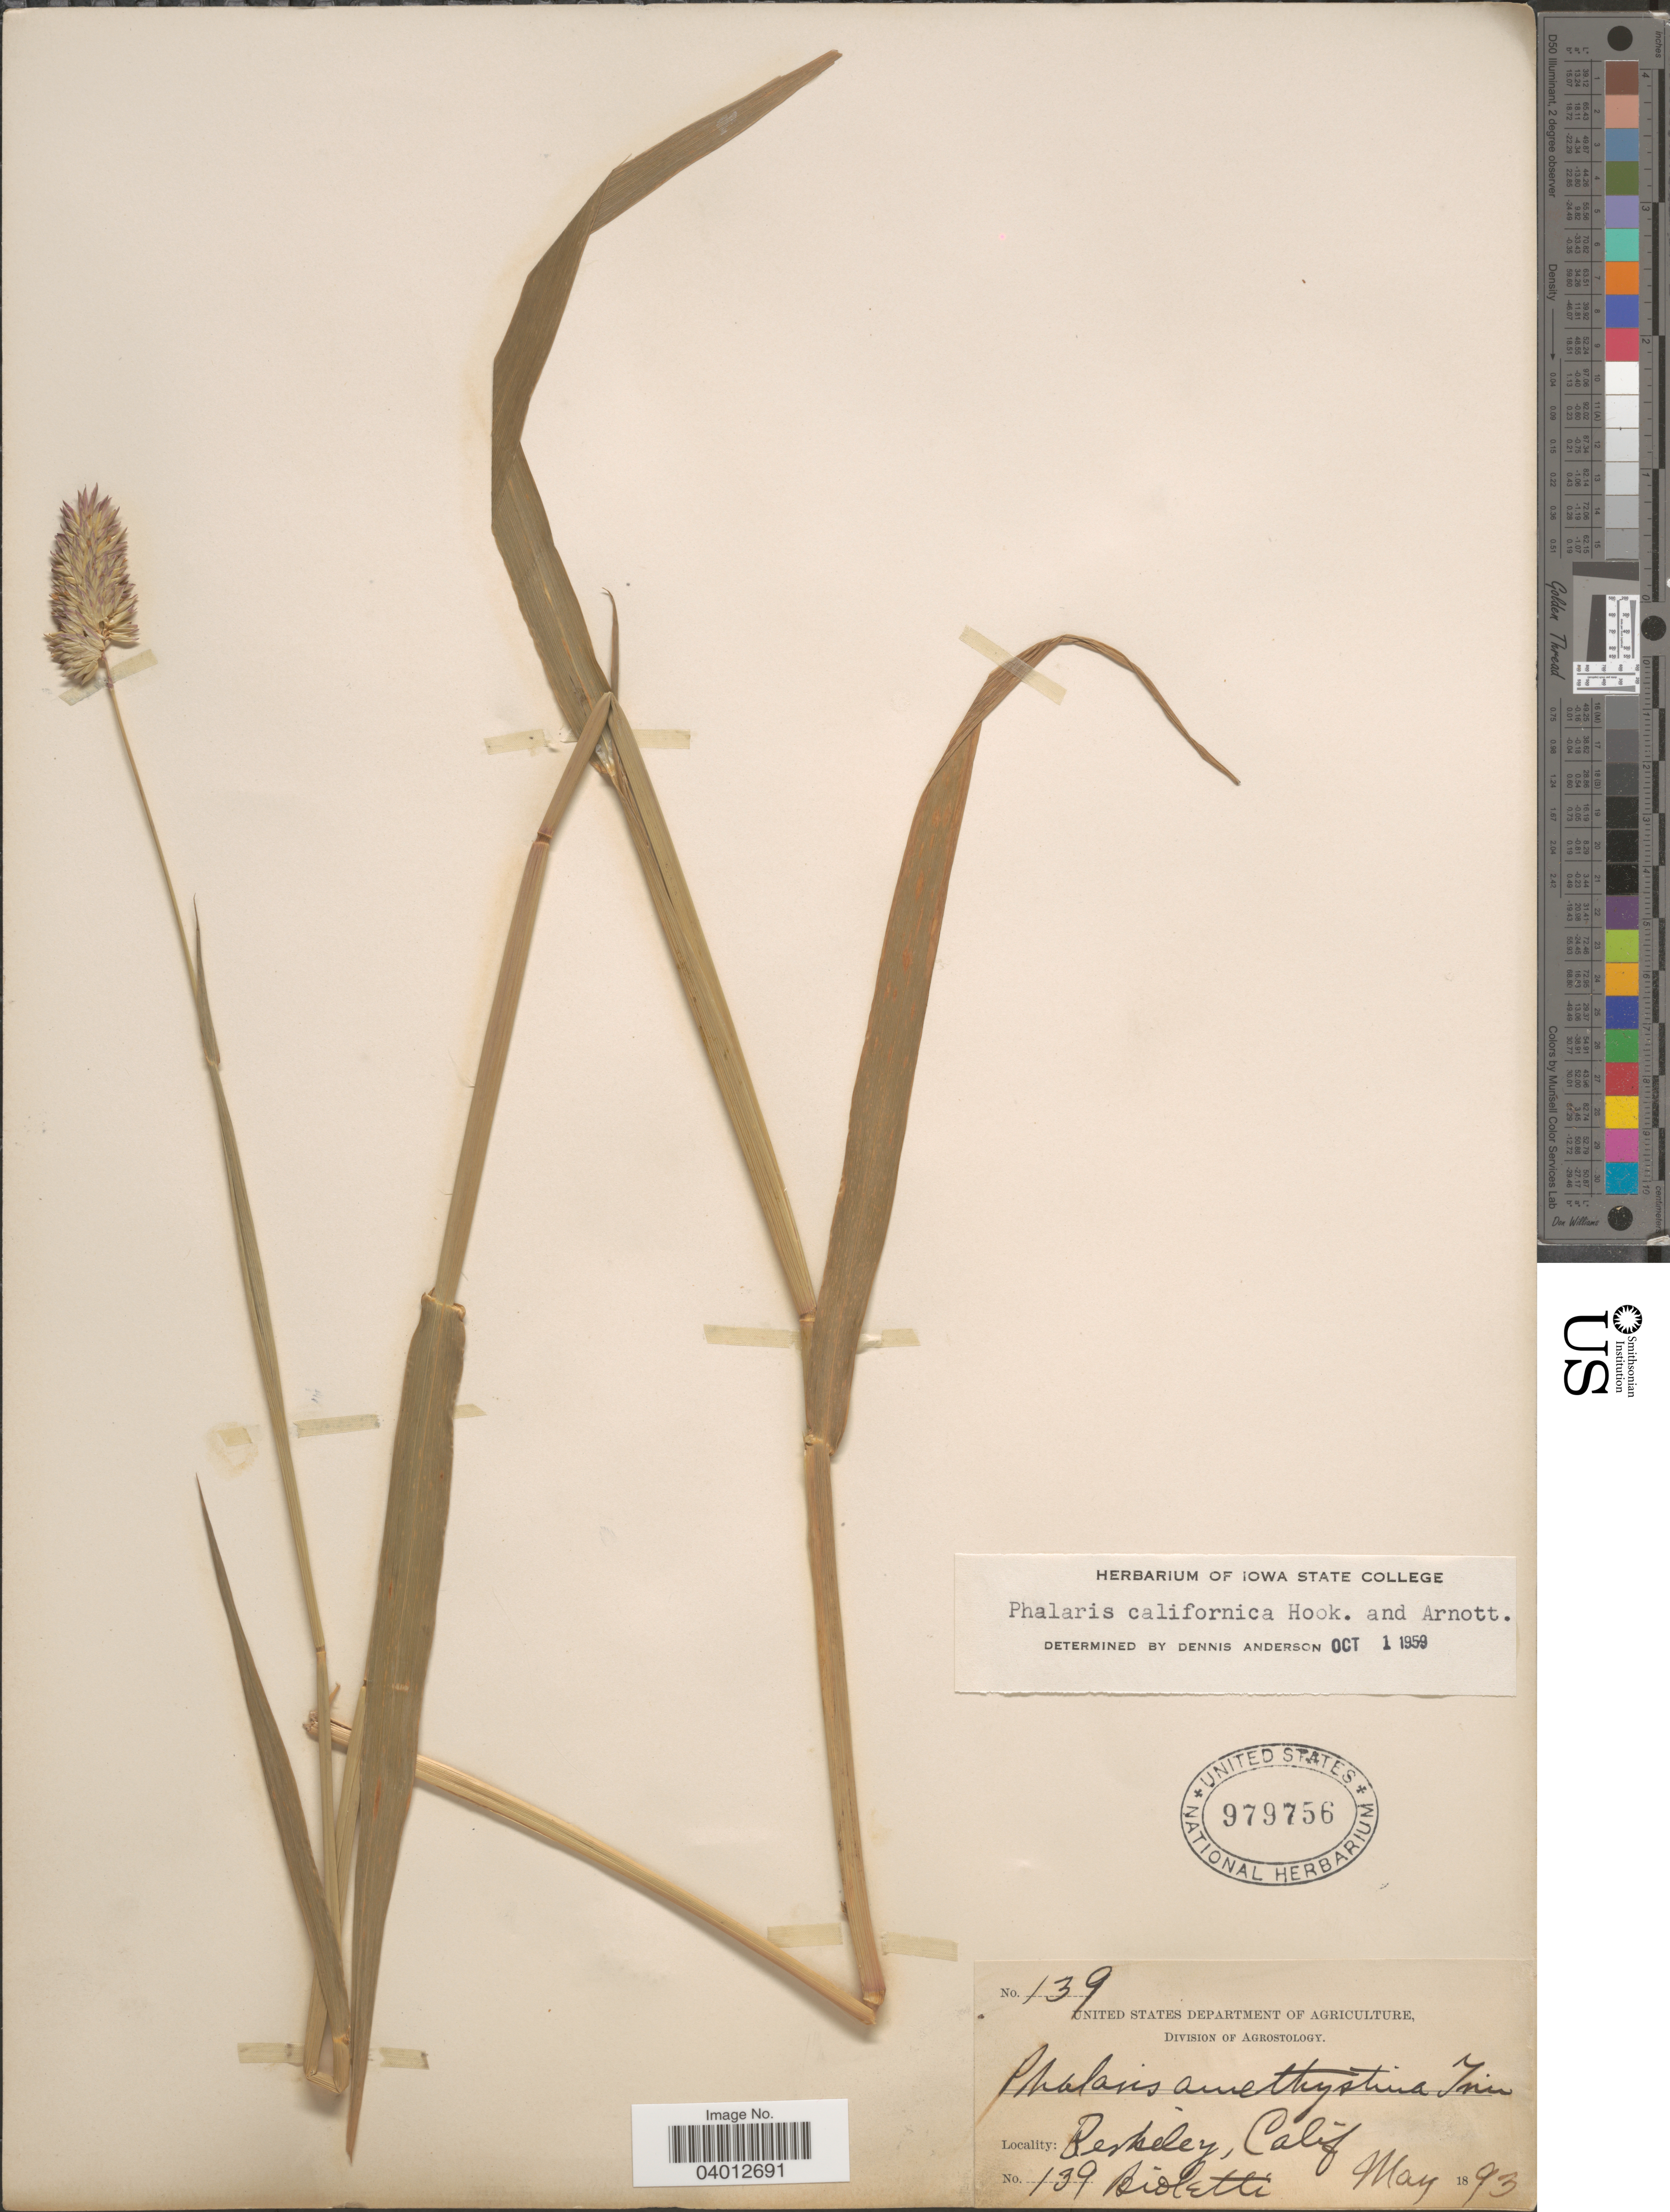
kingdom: Plantae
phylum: Tracheophyta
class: Liliopsida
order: Poales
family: Poaceae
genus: Phalaris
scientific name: Phalaris californica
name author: Hook. & Arn.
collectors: -- Bioletti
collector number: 139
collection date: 1893-05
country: United States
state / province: California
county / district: Alameda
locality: Berkeley.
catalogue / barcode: US 979756